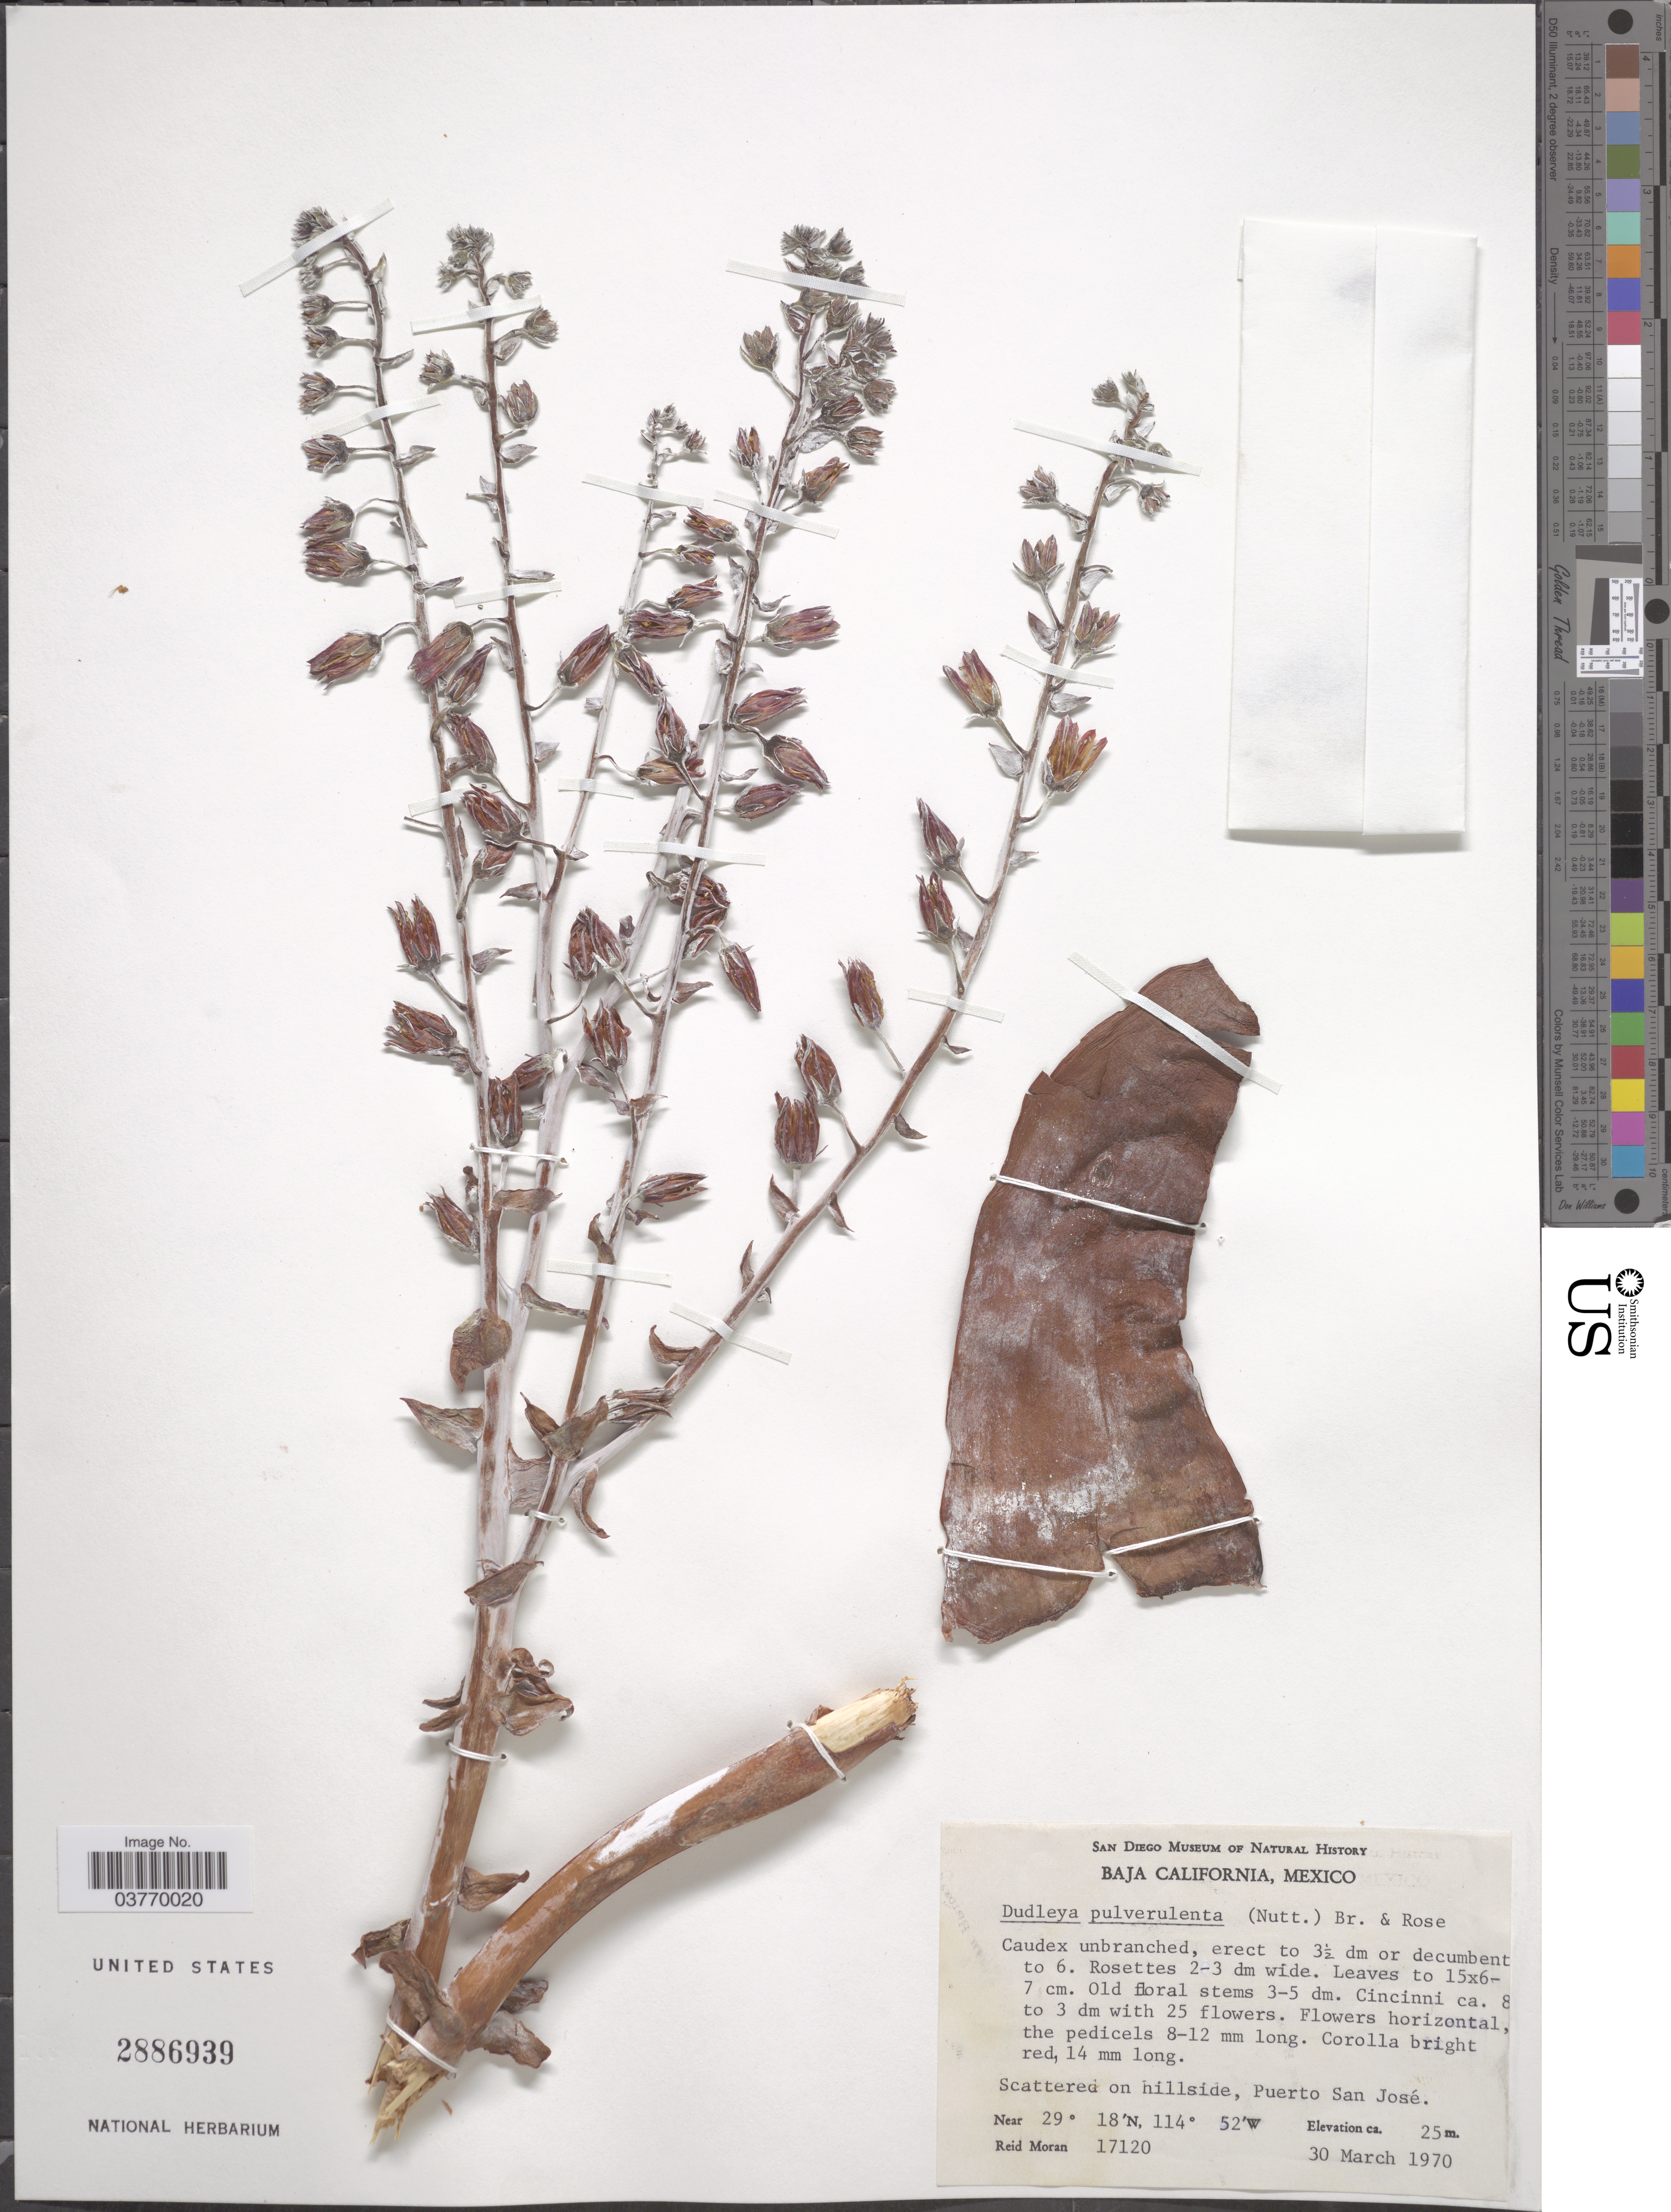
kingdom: Plantae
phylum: Tracheophyta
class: Magnoliopsida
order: Saxifragales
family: Crassulaceae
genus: Dudleya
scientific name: Dudleya pulverulenta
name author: (Nutt.) Britton & Rose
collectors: R. V. Moran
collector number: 17120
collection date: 1970-03-30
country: Mexico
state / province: Baja California Norte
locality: Scattered on hillside, Puerto San José.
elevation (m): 25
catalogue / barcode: US 2886939